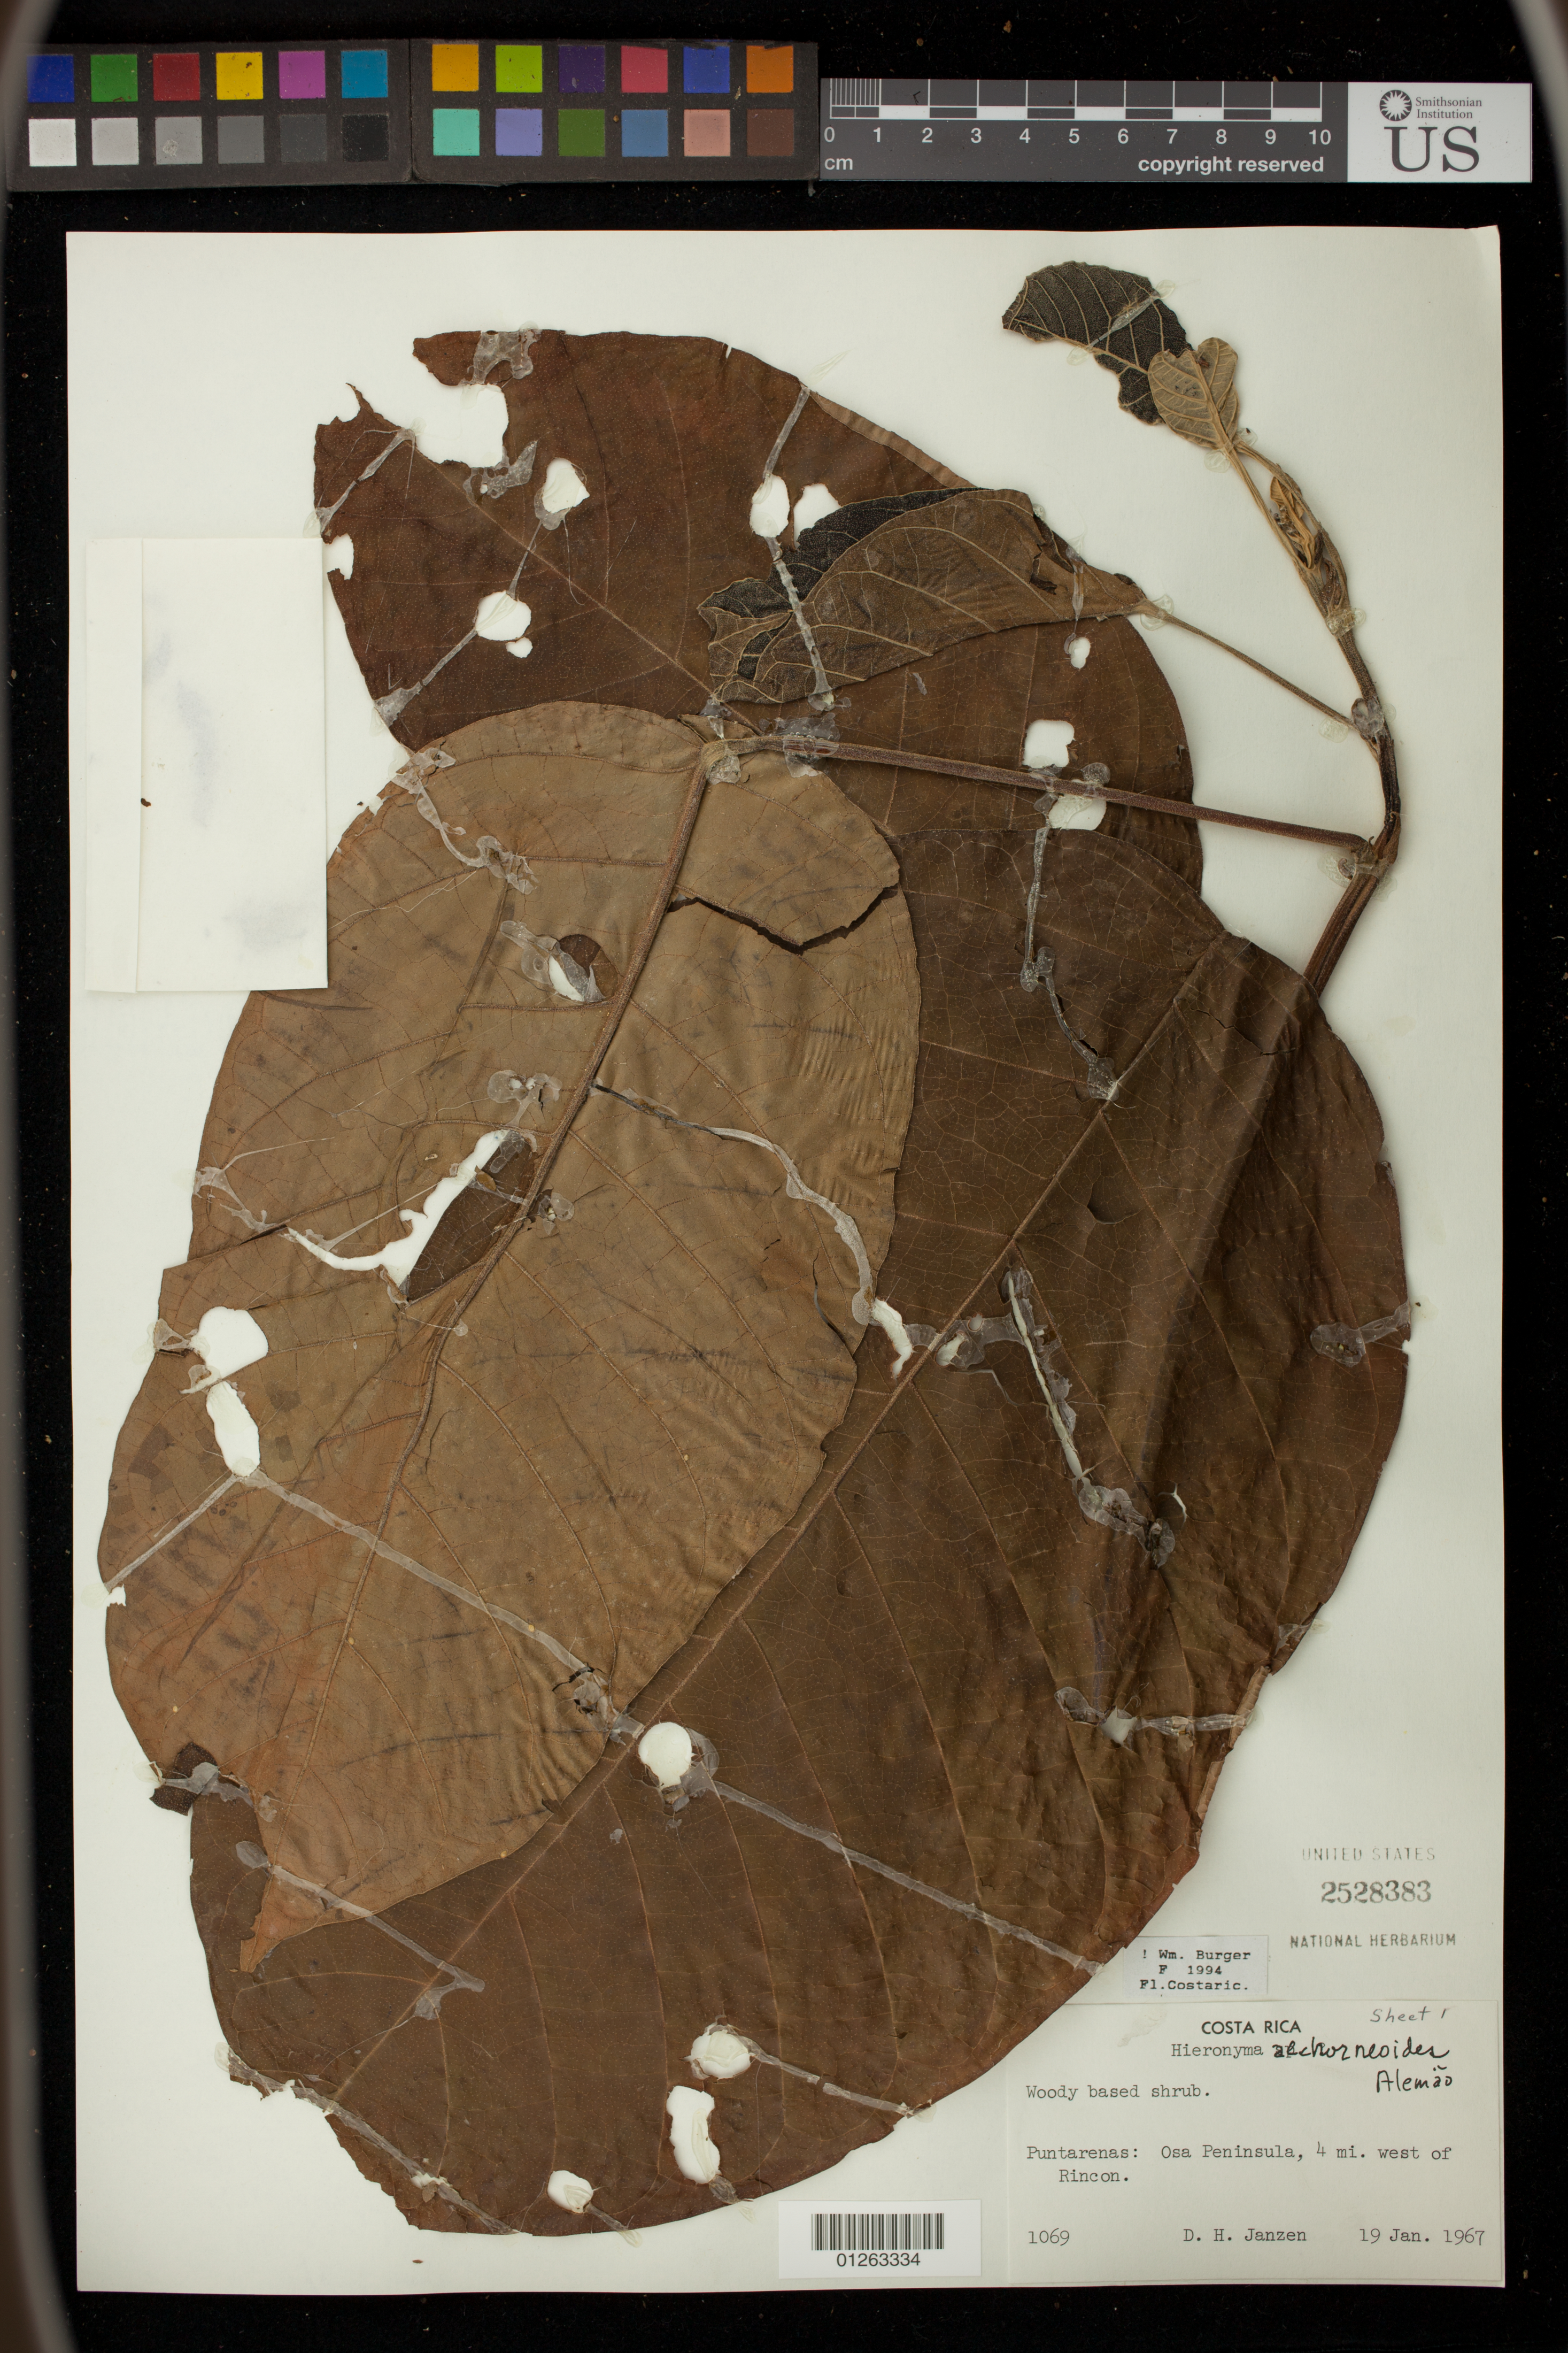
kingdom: Plantae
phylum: Tracheophyta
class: Magnoliopsida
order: Malpighiales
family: Phyllanthaceae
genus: Hieronyma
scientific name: Hieronyma alchorneoides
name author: Allemão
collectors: D. Janzen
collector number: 1069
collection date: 1967-01-19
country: Costa Rica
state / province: Puntarenas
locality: Osa Peninsula, 4 mi. west of Rincon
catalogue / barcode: US 2528383